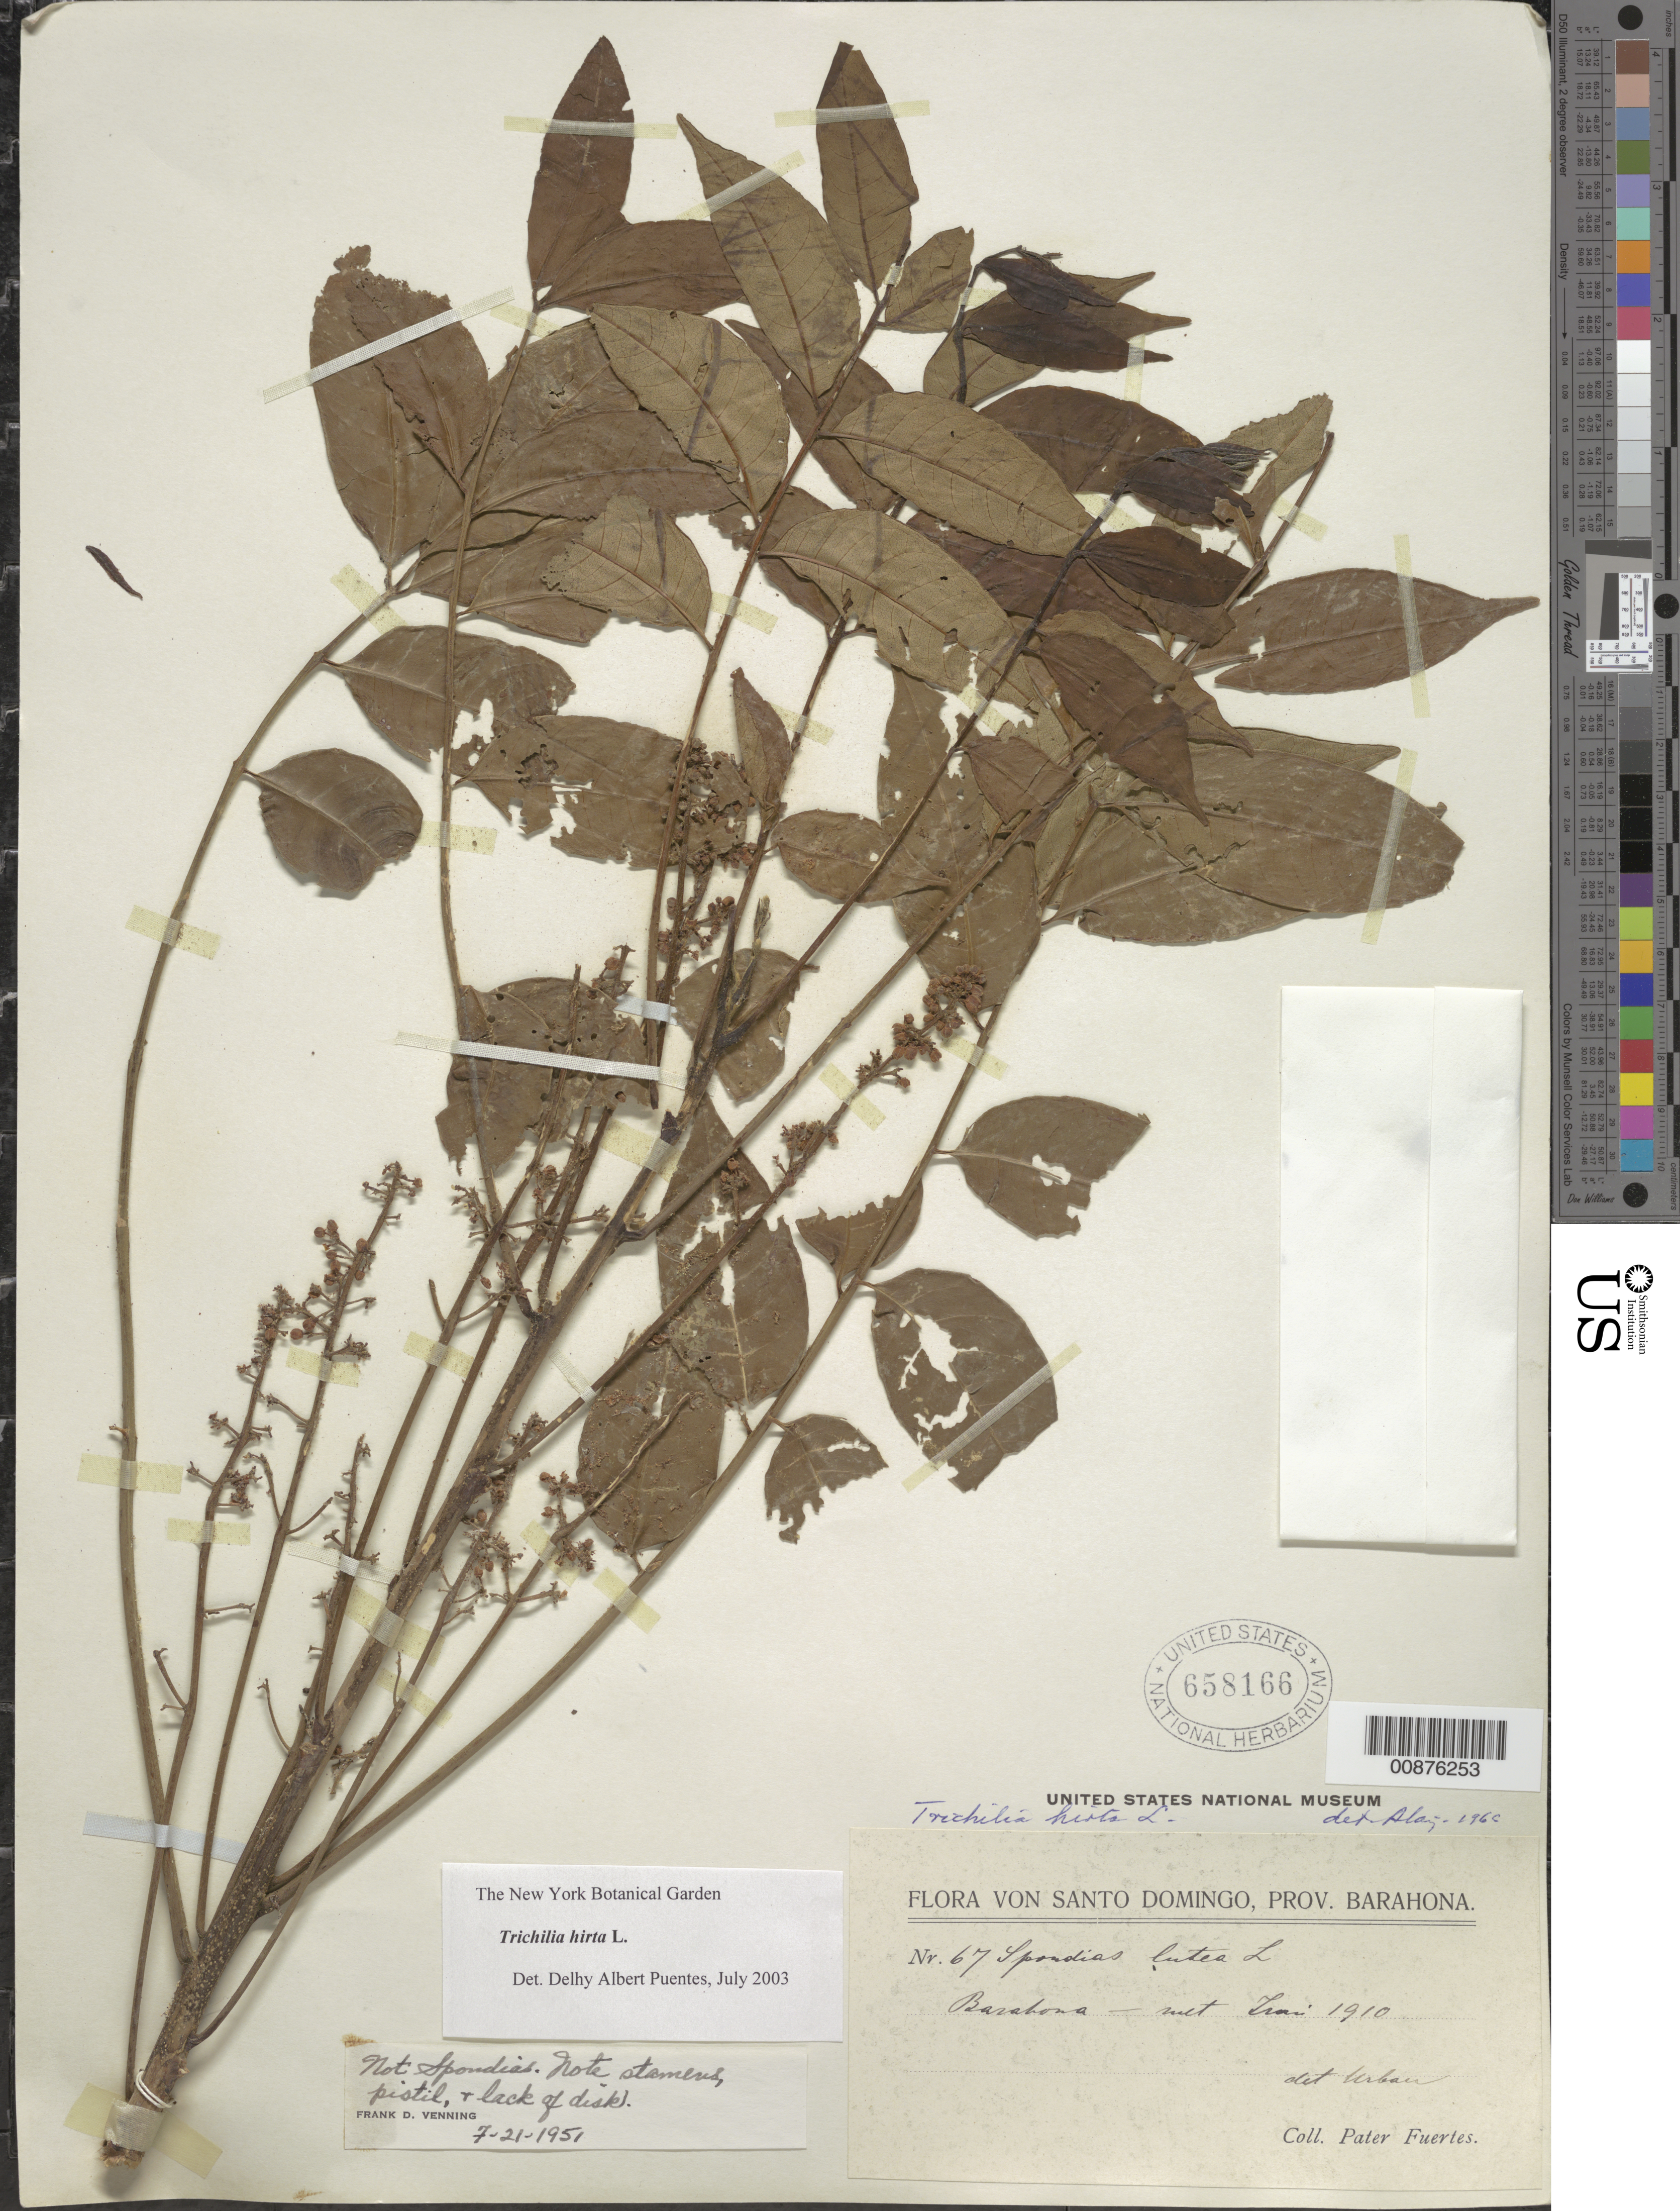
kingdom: Plantae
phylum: Tracheophyta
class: Magnoliopsida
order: Sapindales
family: Meliaceae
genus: Trichilia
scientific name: Trichilia hirta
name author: L.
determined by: Puentes, D. A.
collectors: M. D. Fuertes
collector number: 67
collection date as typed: May 1910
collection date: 1910-05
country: Dominican Republic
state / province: Barahona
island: Hispaniola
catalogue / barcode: US 658166